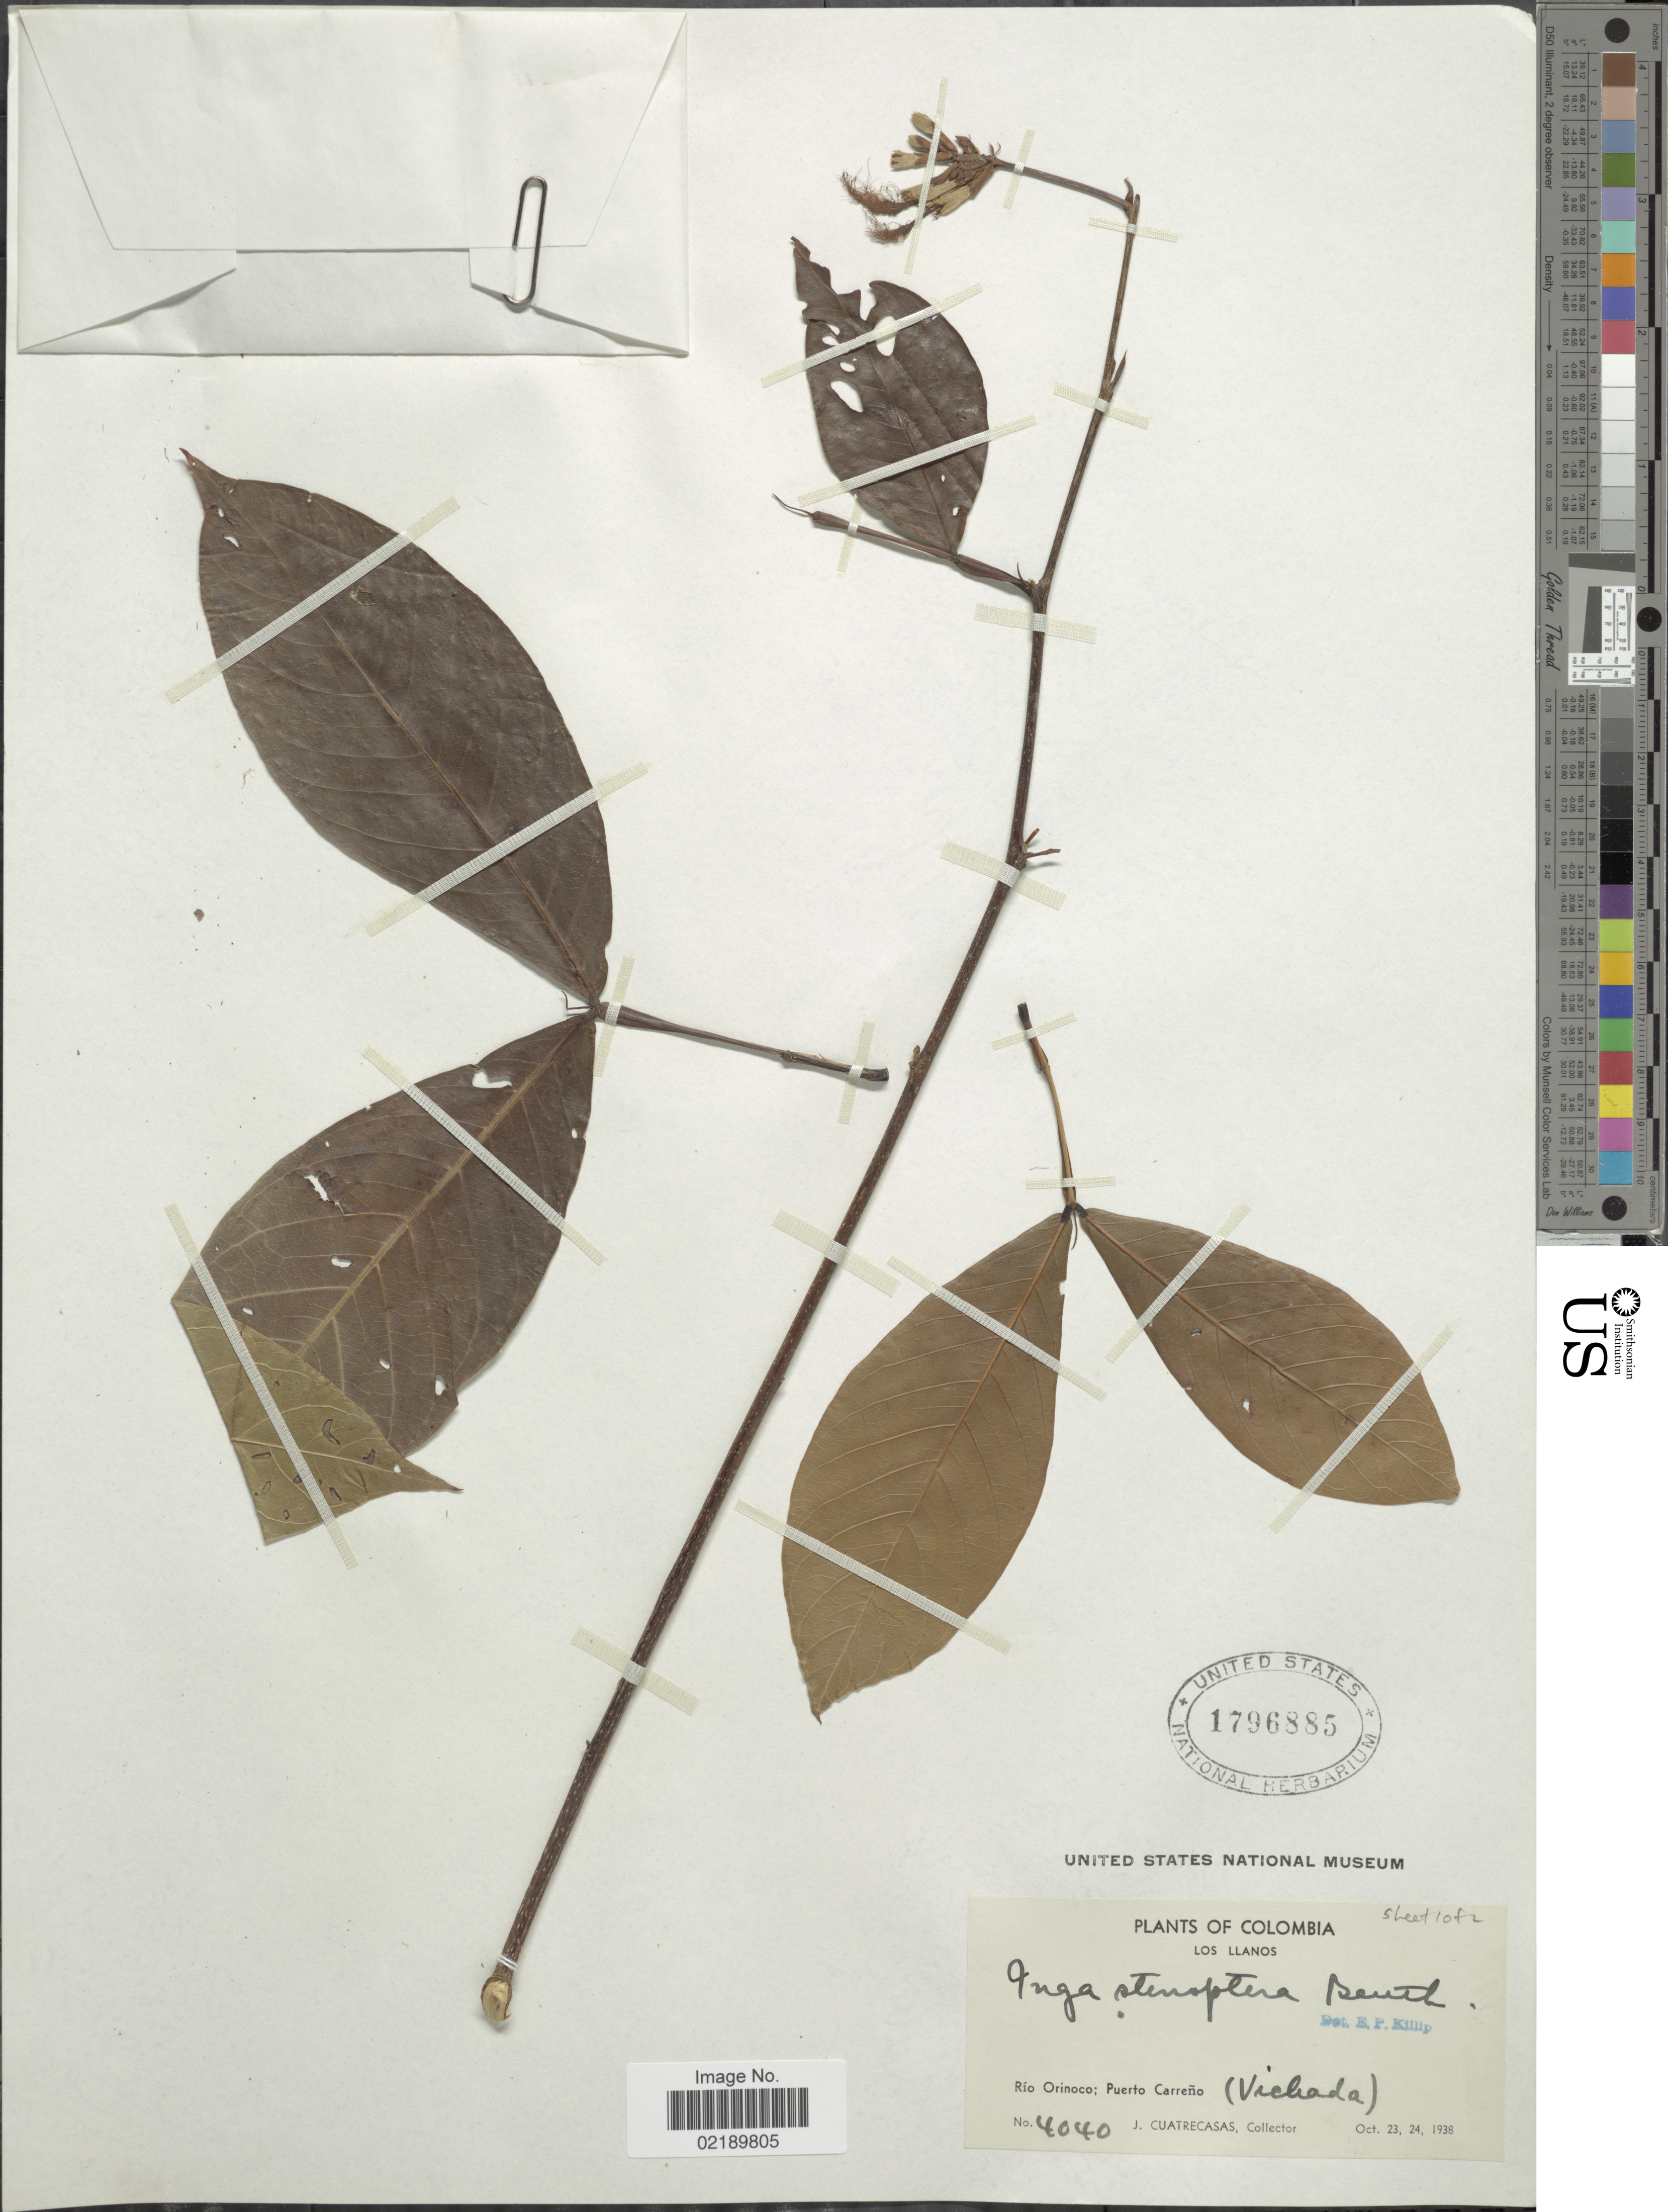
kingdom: Plantae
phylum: Tracheophyta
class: Magnoliopsida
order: Fabales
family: Fabaceae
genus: Inga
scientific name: Inga stenoptera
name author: Benth.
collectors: J. Cuatrecasas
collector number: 4040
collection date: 1938-10-23/1938-10-24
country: Colombia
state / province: Vichada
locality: Los Llanos. Río Orinoco; Puerto Carreño (Vichada)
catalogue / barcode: US 1796885